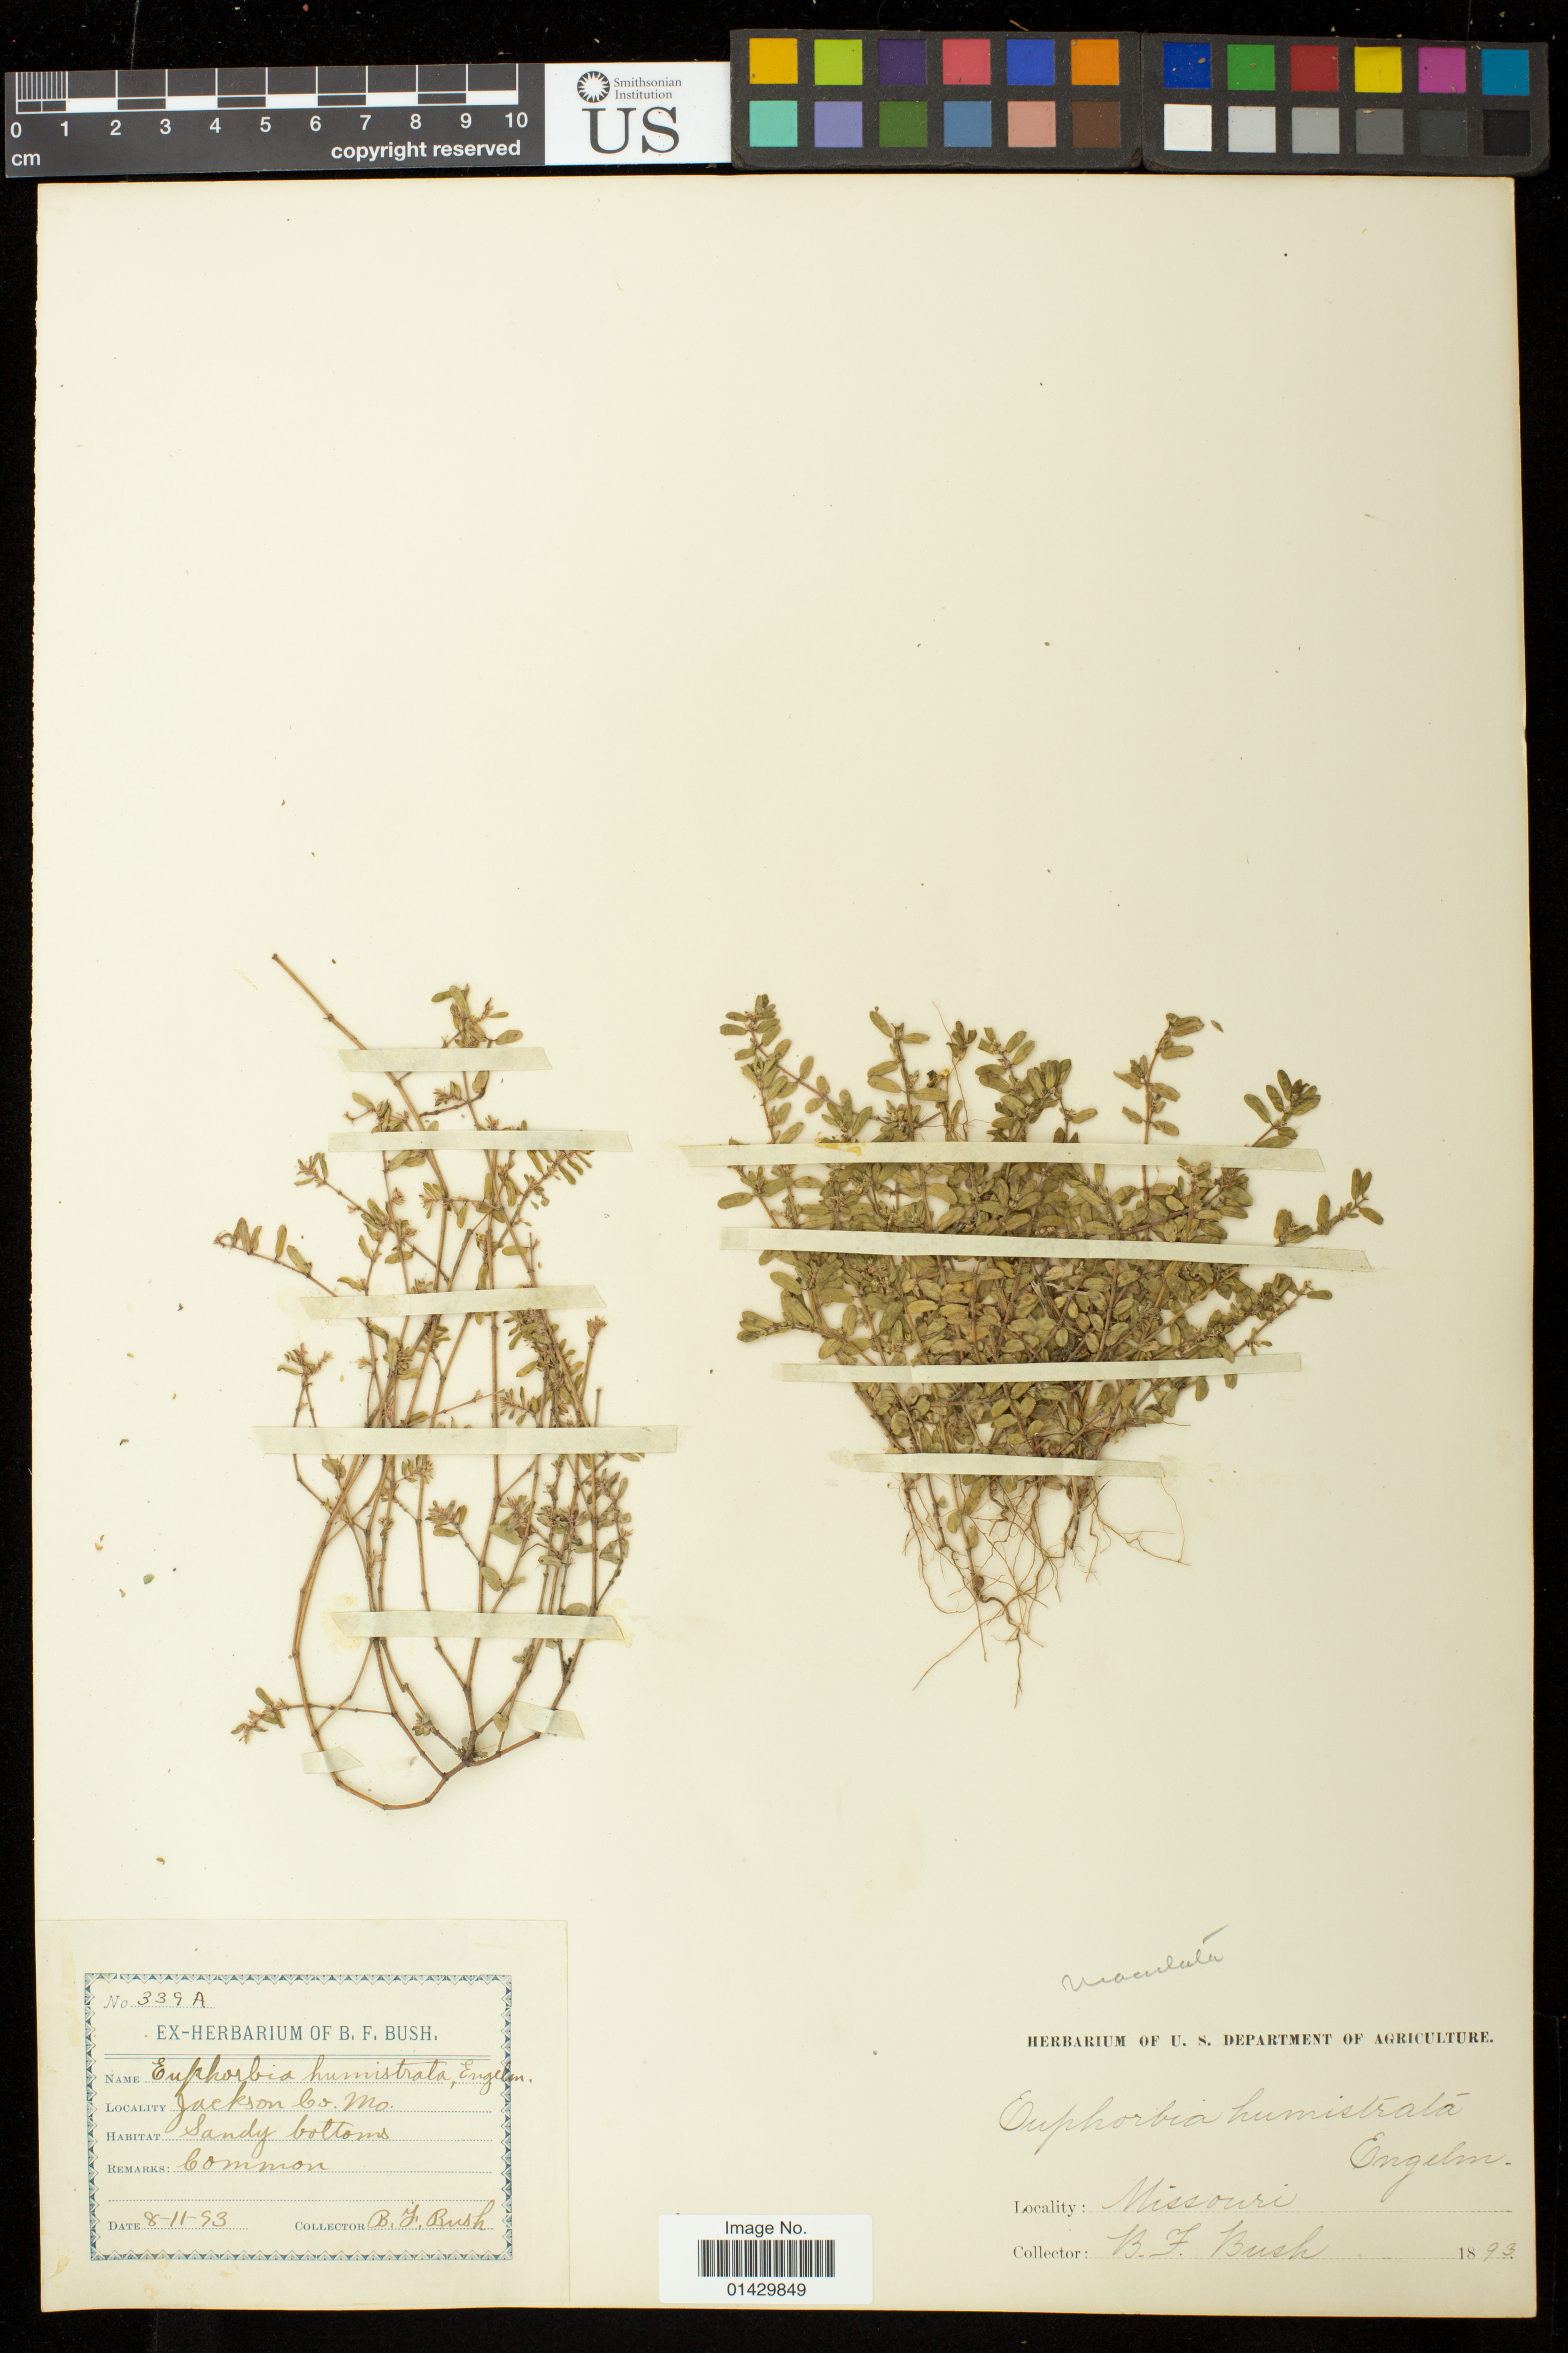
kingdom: Plantae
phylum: Tracheophyta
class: Magnoliopsida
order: Malpighiales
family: Euphorbiaceae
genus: Euphorbia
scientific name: Euphorbia maculata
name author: L.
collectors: B. F. Bush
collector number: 339A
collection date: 1893-08-11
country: United States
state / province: Missouri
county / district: Jackson